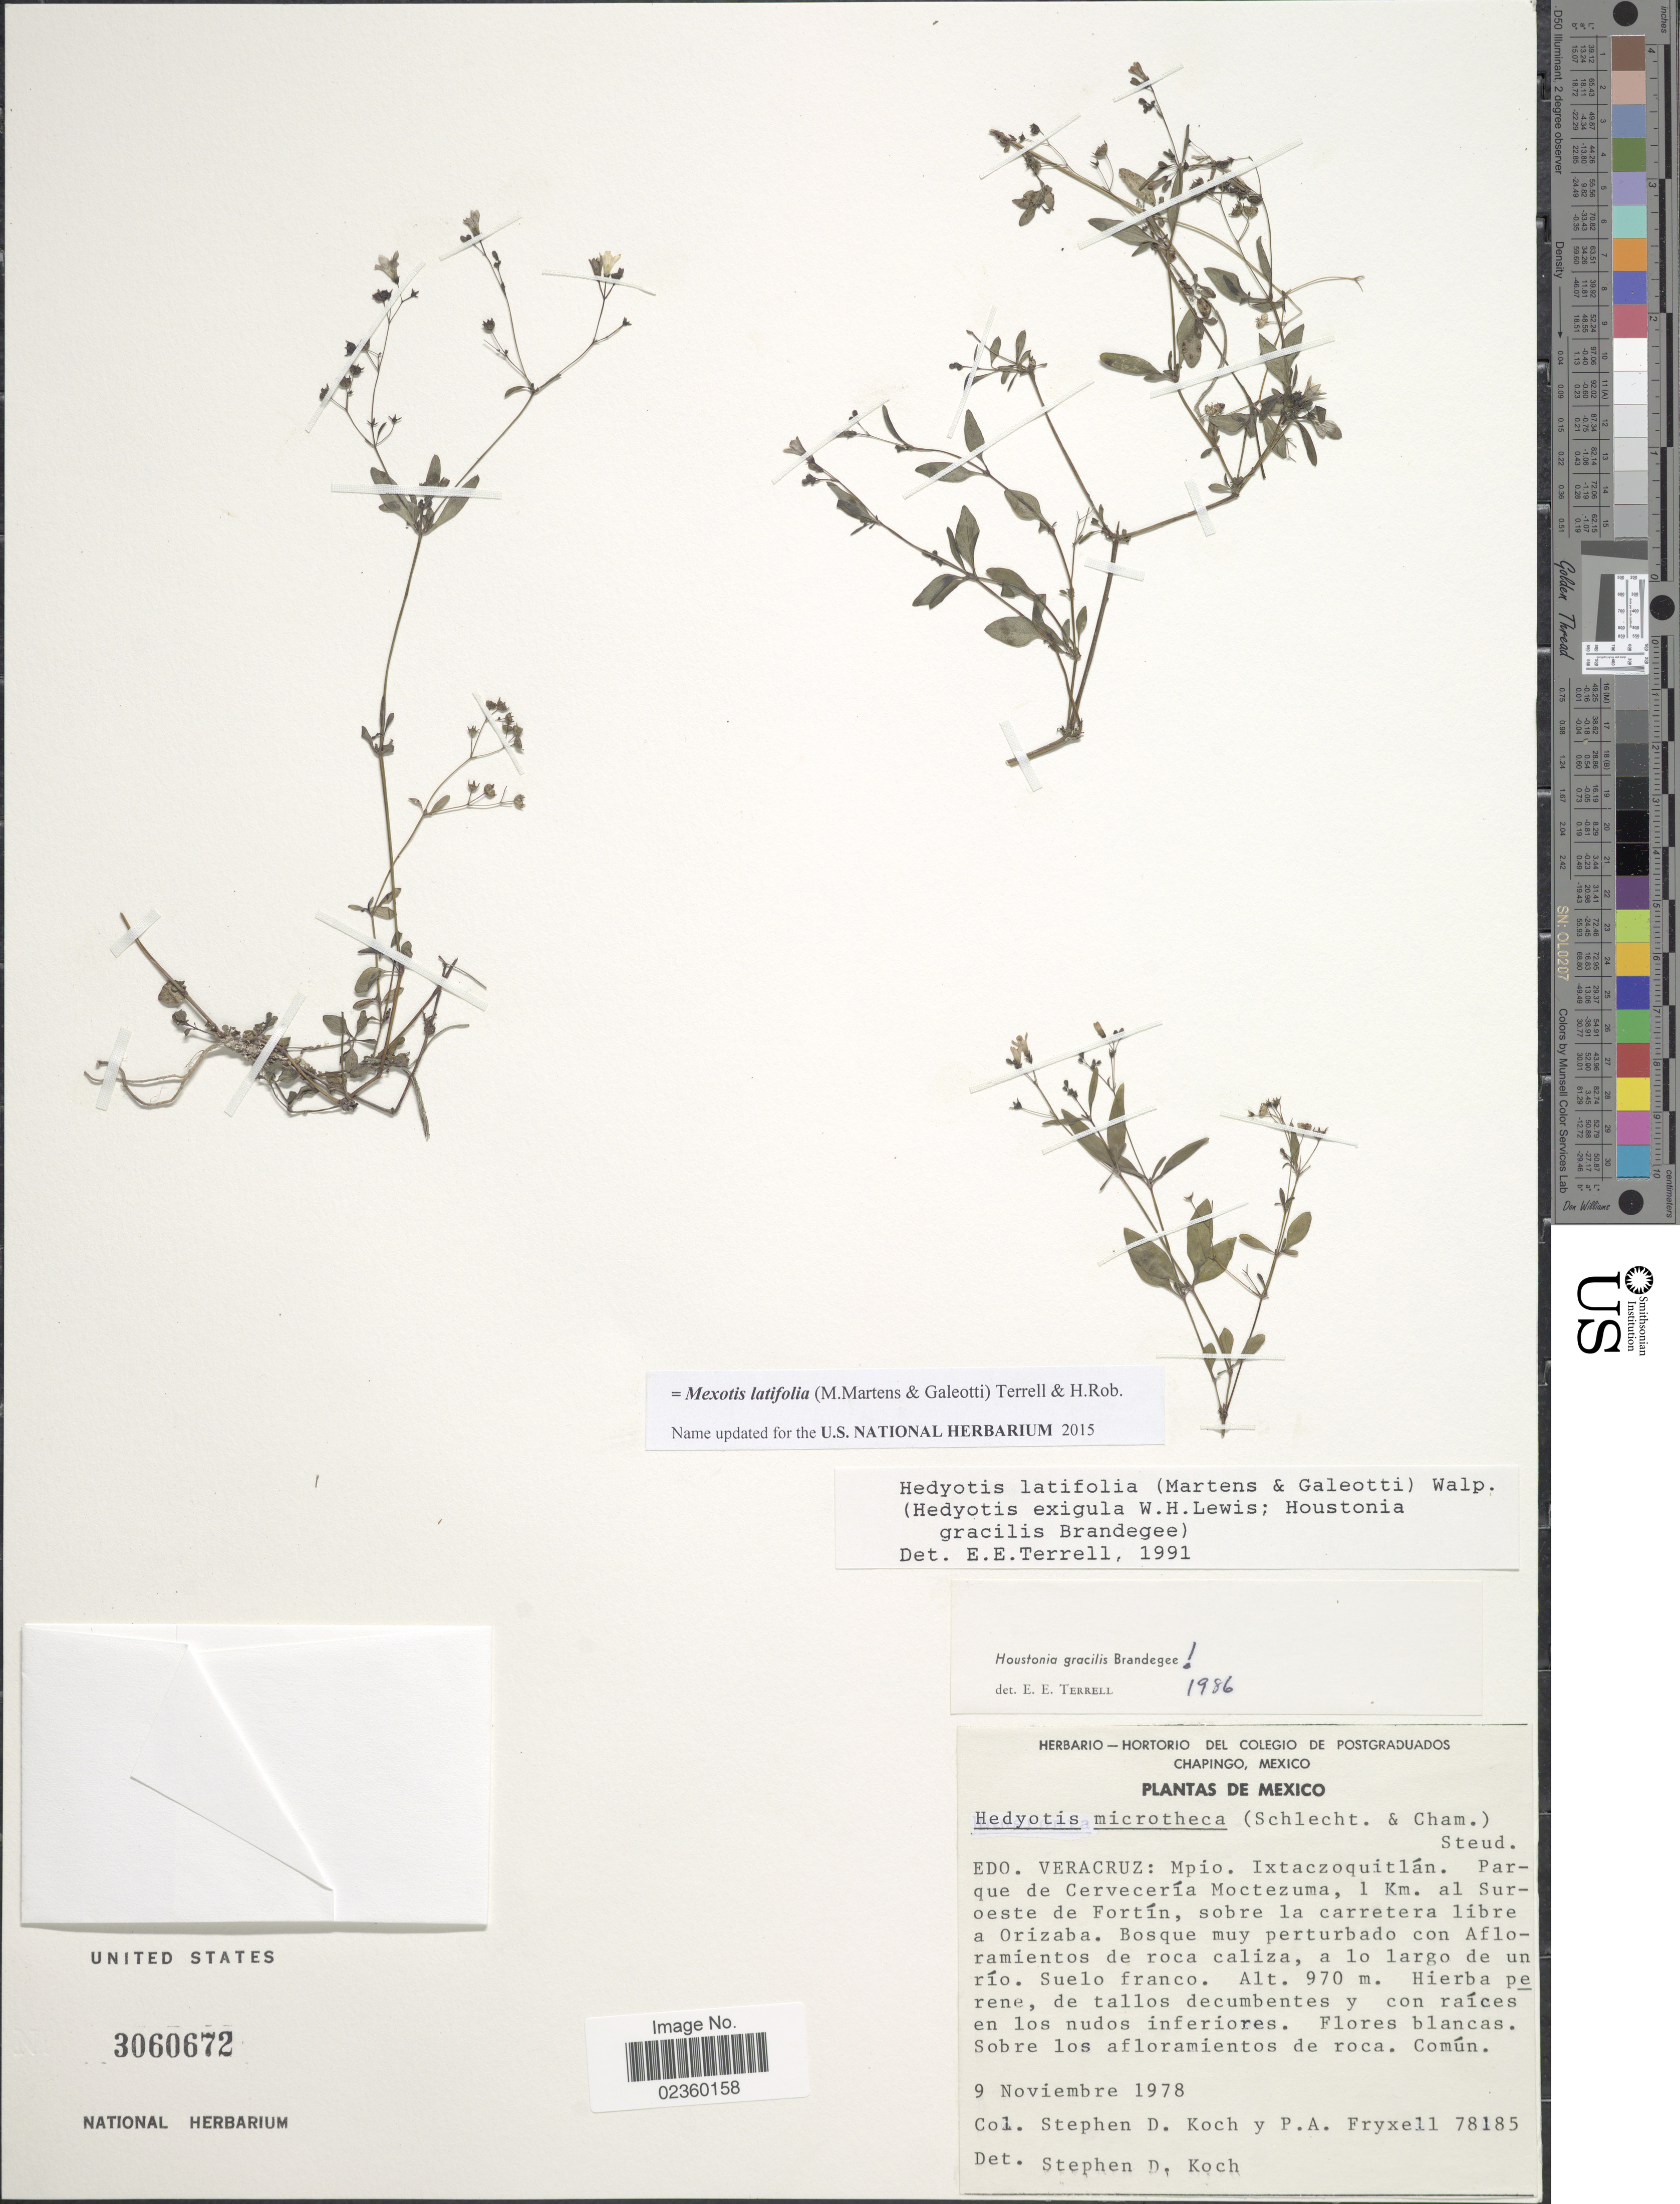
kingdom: Plantae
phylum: Tracheophyta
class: Magnoliopsida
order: Gentianales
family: Rubiaceae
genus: Mexotis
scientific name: Mexotis latifolia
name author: (M. Martens & Galeotti) Terrell & H. Rob.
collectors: S. D. Koch & P. A. Fryxell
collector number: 78185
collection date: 1978-11-09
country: Mexico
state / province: Veracruz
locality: Edo. Veracruz: Mpio Ixtaczoquitlán. Parque de Cervecería Moctezuma, 1 Km al Suroeste de Fortín, sobre la carretera libre a Orizaba. Bosque muy perturbado con Afloramientos de roca caliza, a lo largo de un río. Suelo franco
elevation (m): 970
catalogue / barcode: US 3060672